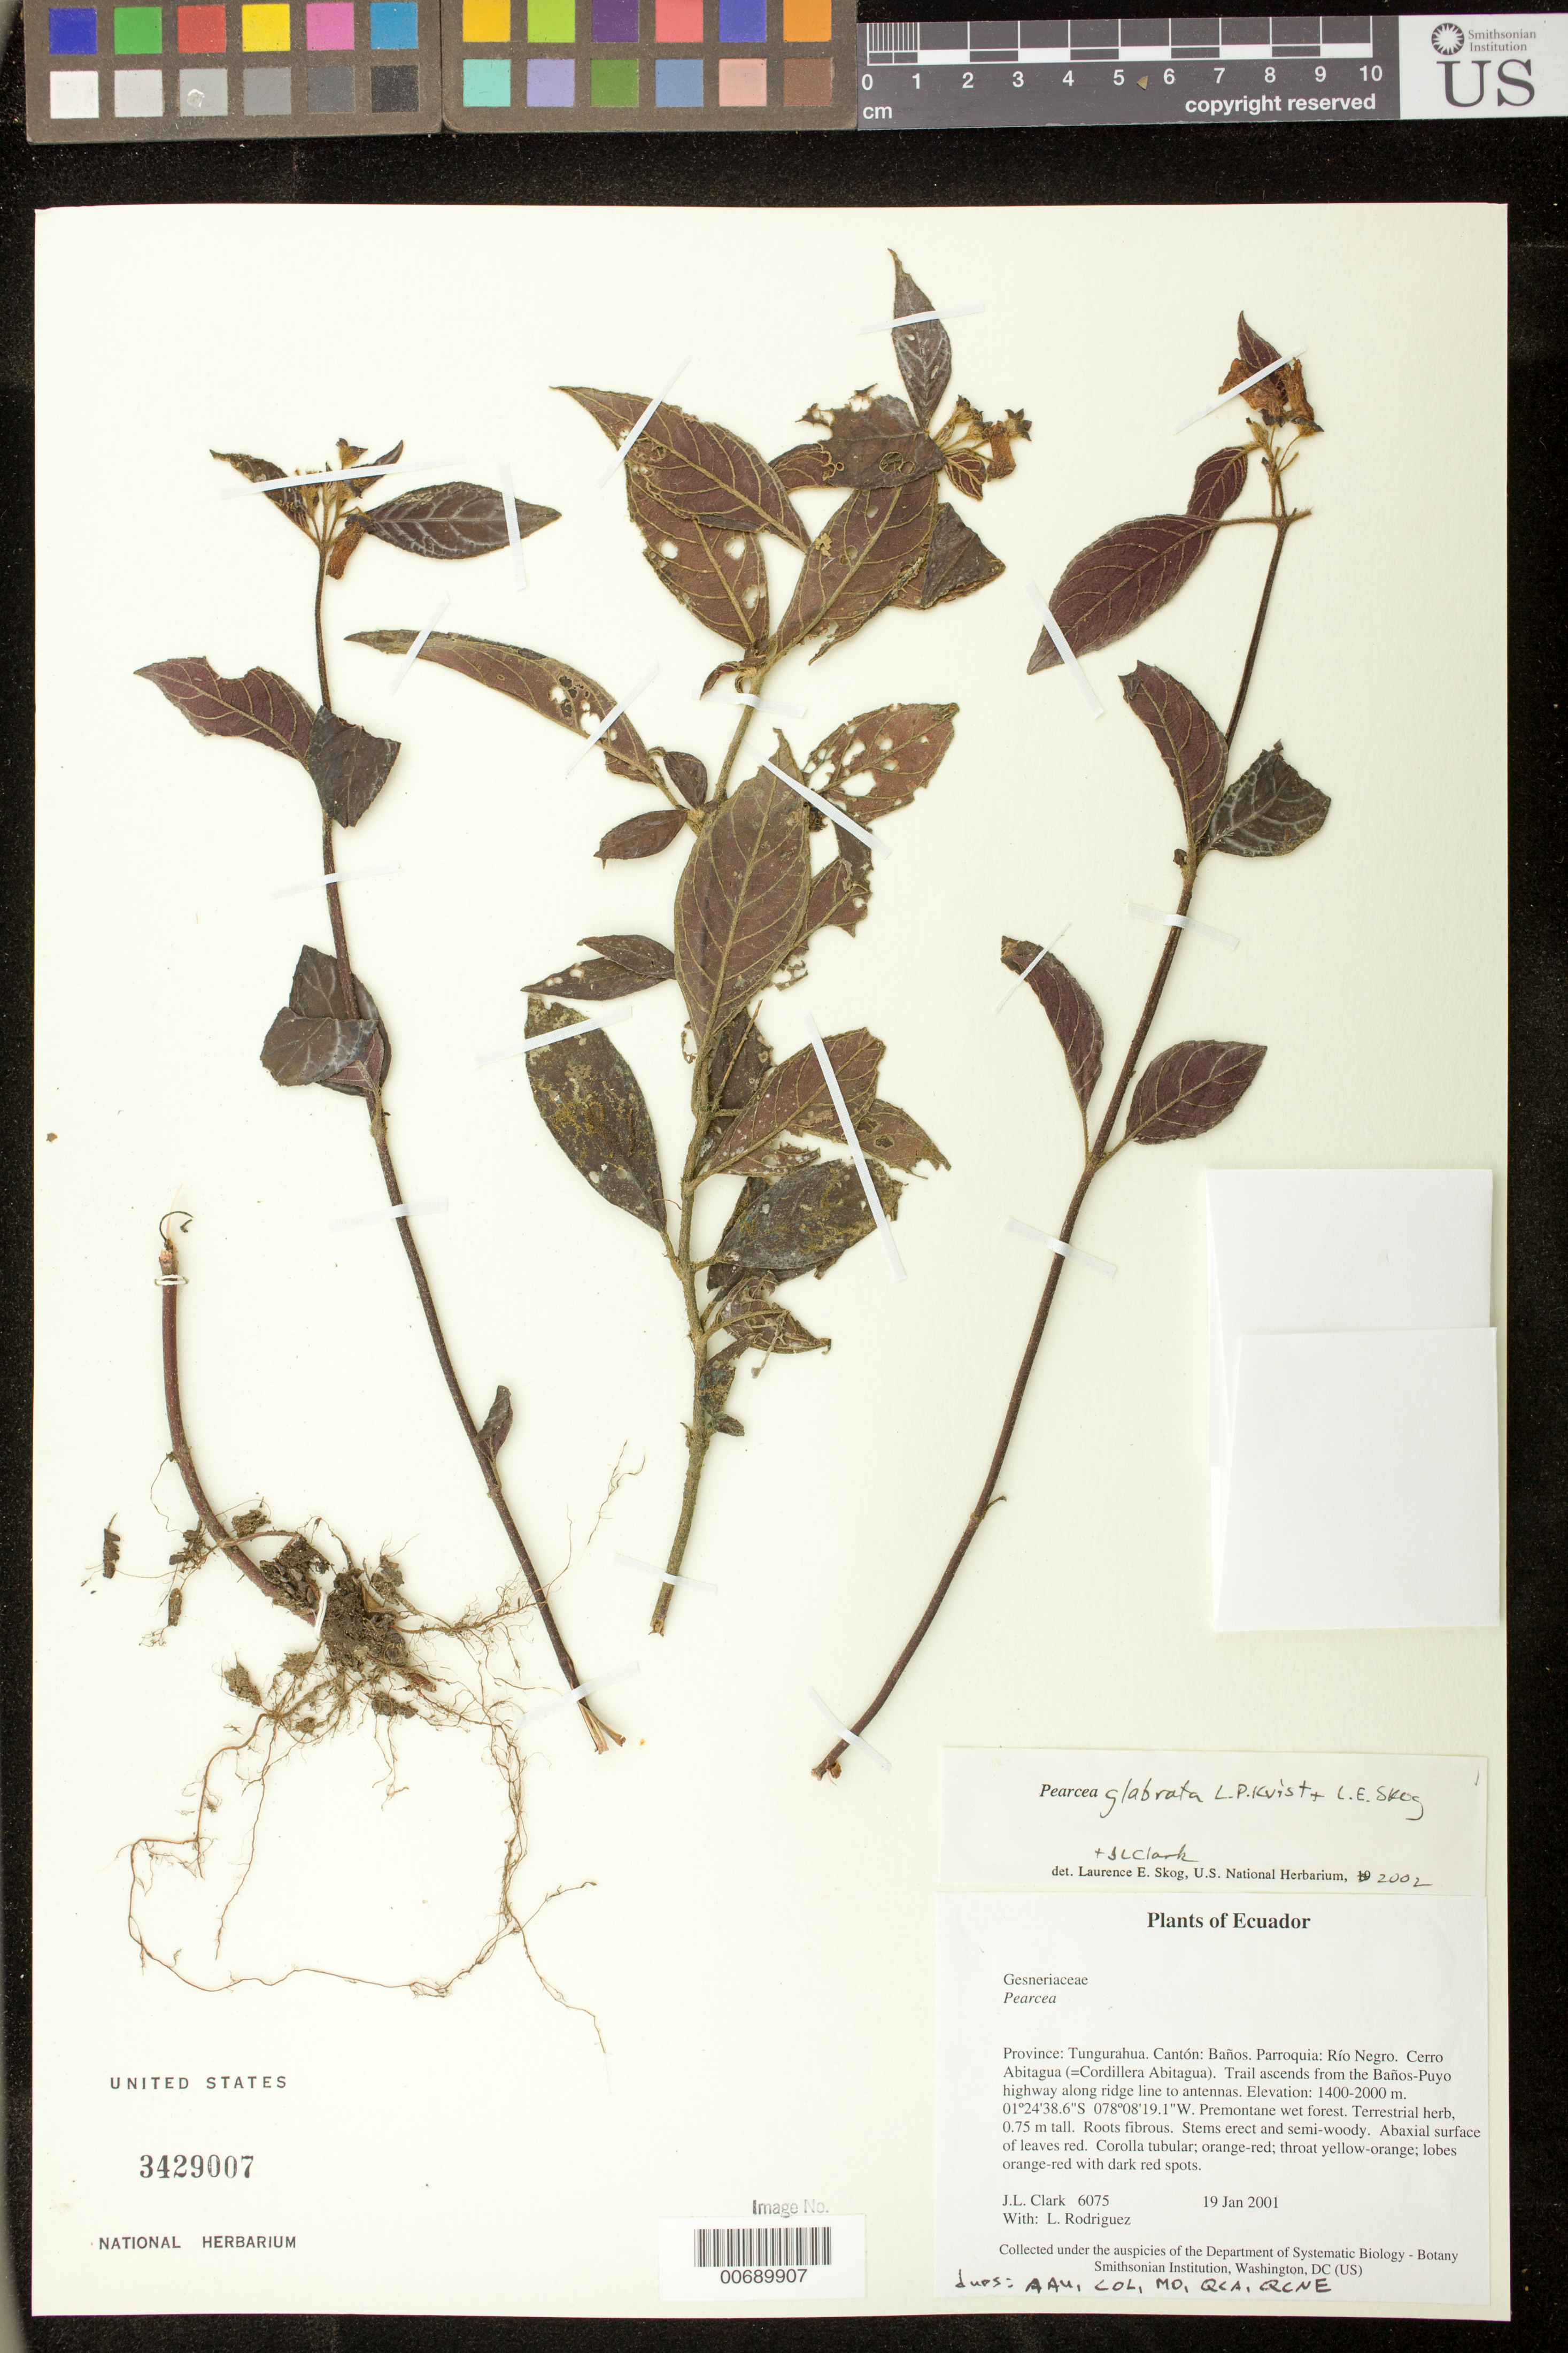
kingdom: Plantae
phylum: Tracheophyta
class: Magnoliopsida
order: Lamiales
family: Gesneriaceae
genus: Pearcea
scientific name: Pearcea glabrata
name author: L.P. Kvist & L.E. Skog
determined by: Clark, J. L., (SEL), The Marie Selby Botanical Garden (UNITED STATES)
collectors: J. L. Clark & L. Rodriguez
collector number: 06075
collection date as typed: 19 Jan 2001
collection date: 2001-01-19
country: Ecuador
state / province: Tungurahua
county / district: Baños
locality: Parroquia: Río Negro. Cerro Abitagua (=Cordillera Abitagua). Trail ascends from the Baños-Puyo highway along ridge line to antennas.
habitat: Premontane wet forest.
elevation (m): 1400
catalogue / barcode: US 3429007